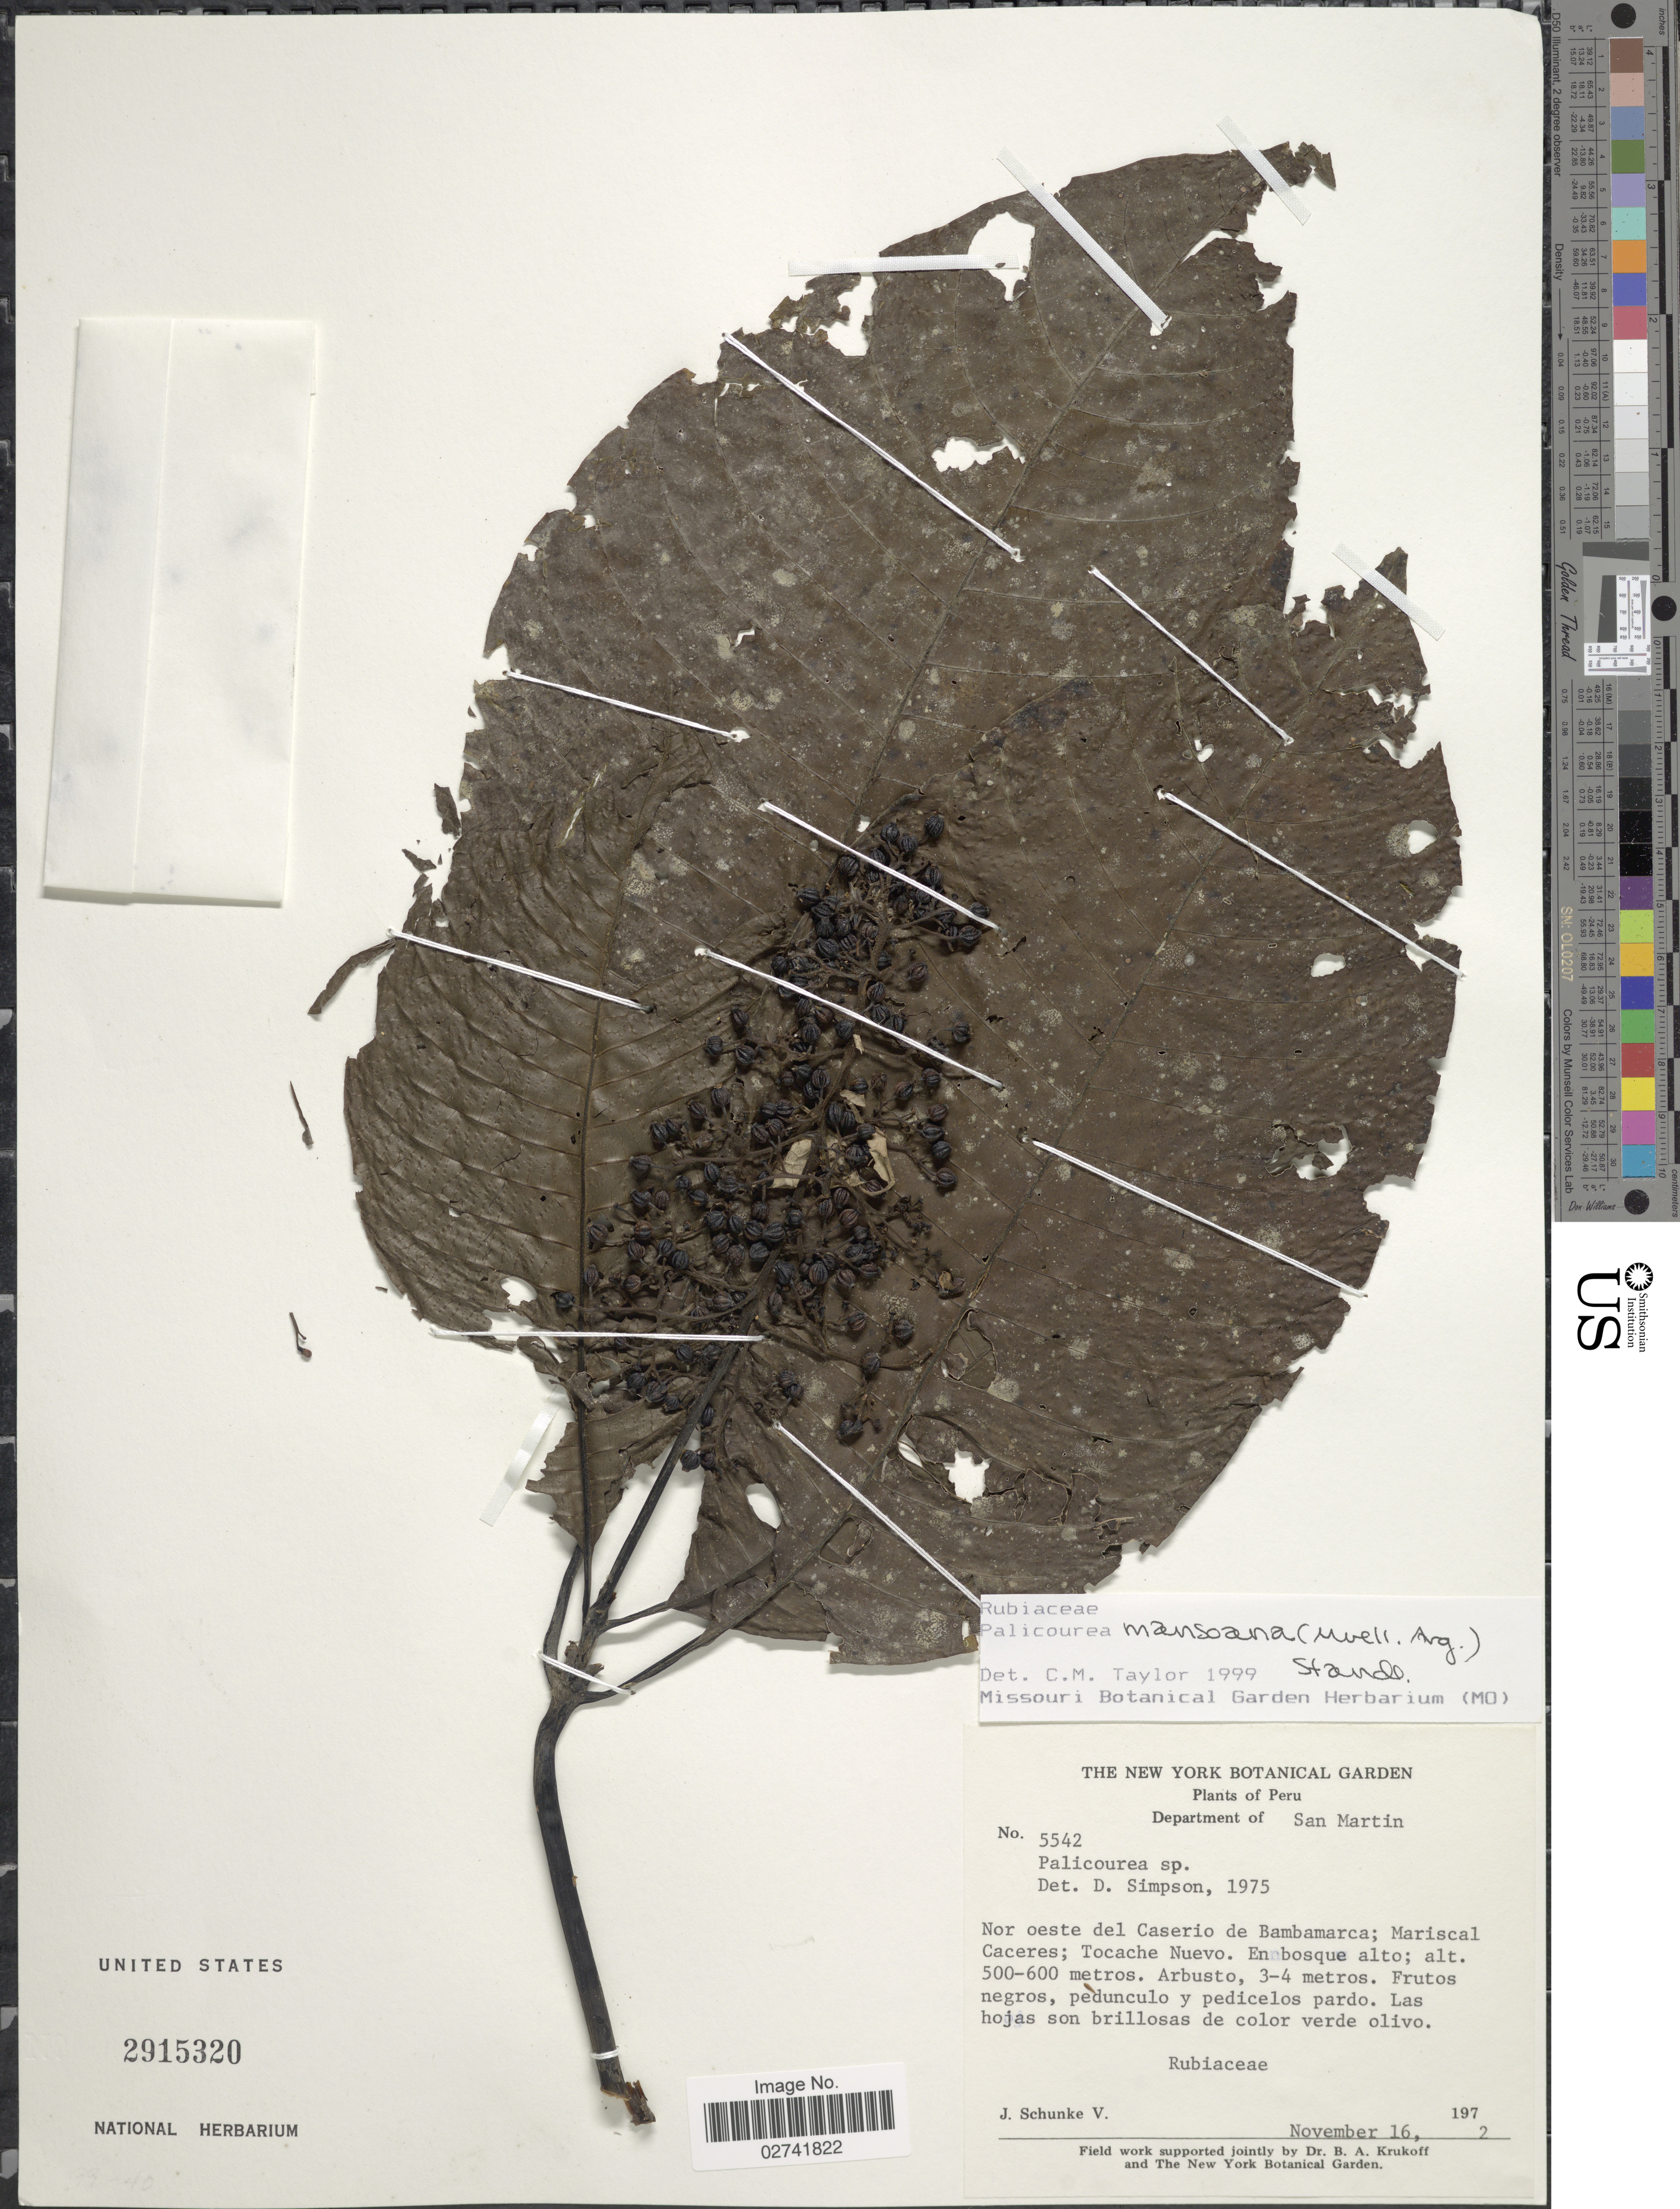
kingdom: Plantae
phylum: Tracheophyta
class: Magnoliopsida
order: Gentianales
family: Rubiaceae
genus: Palicourea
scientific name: Palicourea mansoana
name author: (Müll. Arg.) Standl.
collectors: J. Schunke Vigo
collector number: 5542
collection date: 1972-11-16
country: Peru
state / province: San Martín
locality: Nor oeste del Caserio de Bambamarca; Mariscal Caceres; Tocache Nuevo.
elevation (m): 500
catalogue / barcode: US 2915320